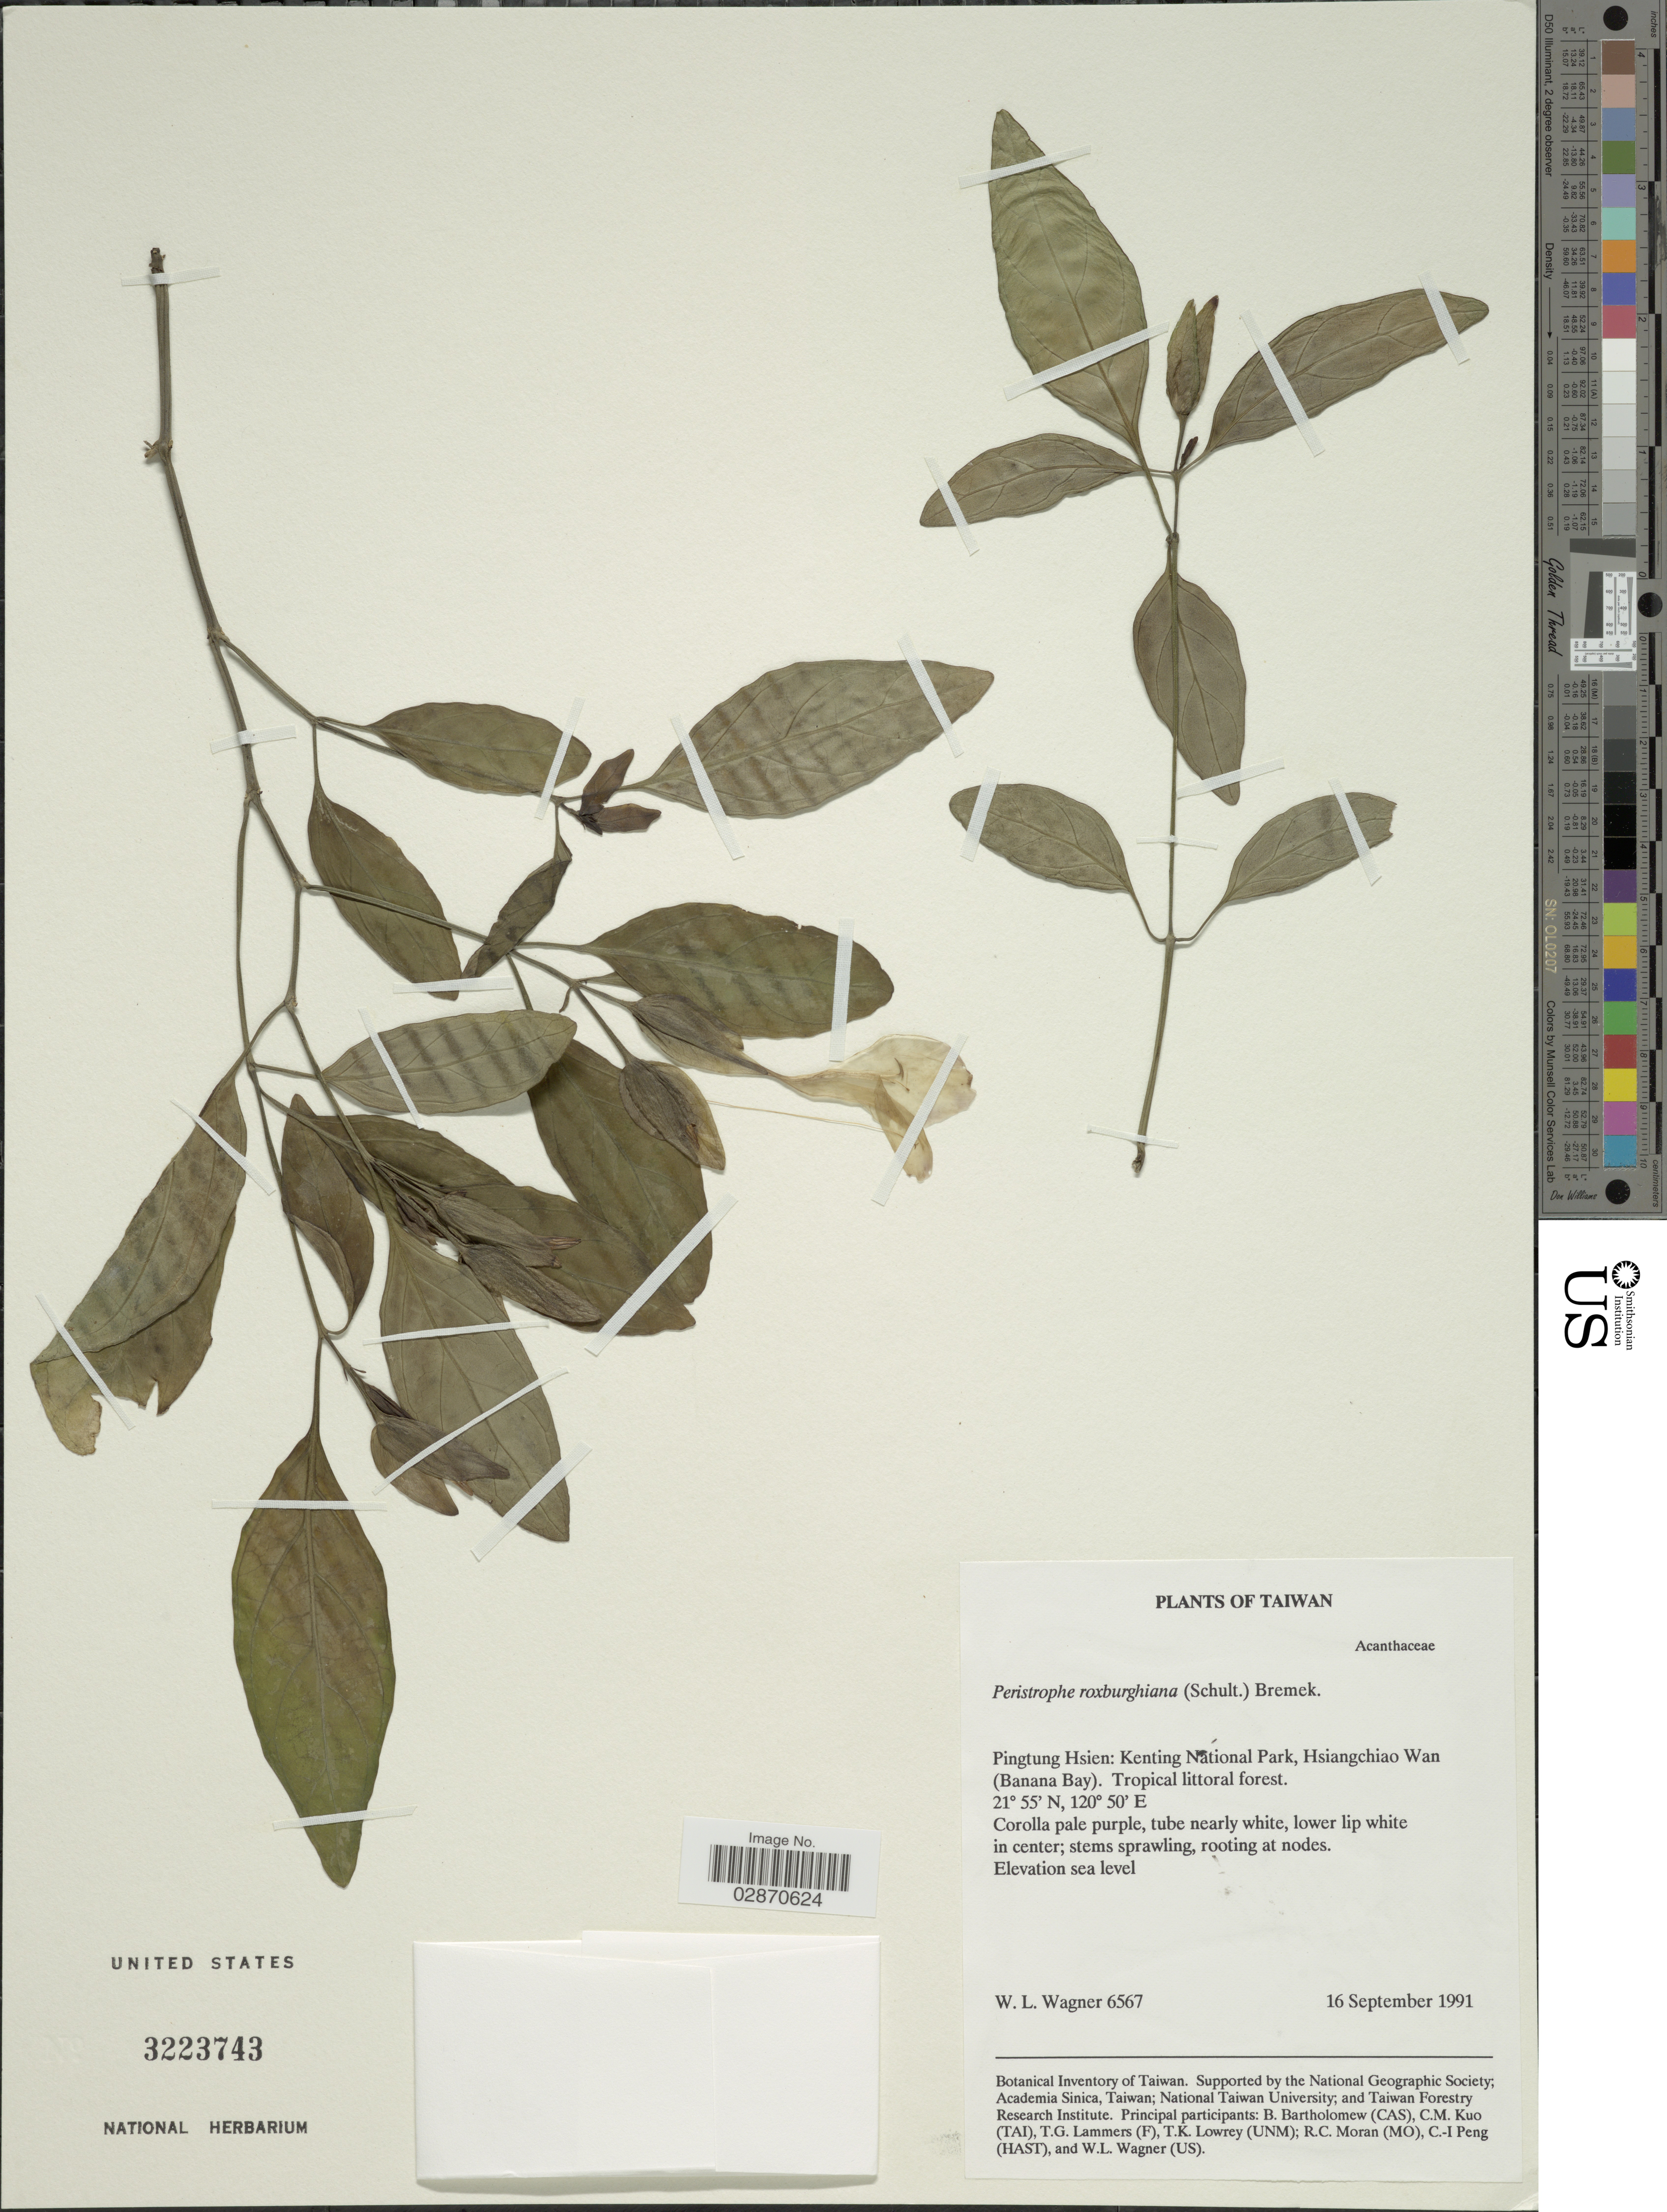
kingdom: Plantae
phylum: Tracheophyta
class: Magnoliopsida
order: Lamiales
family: Acanthaceae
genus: Peristrophe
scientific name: Peristrophe roxburghiana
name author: (Roem. & Schult.) Bremek.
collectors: W. L. Wagner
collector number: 6567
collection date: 1991-09-16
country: Taiwan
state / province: Pingtung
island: Taiwan [Formosa]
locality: Pingtung Hsien: Kenting National Park, Hsiangchiao Wan (Banana Bay).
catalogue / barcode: US 3223743